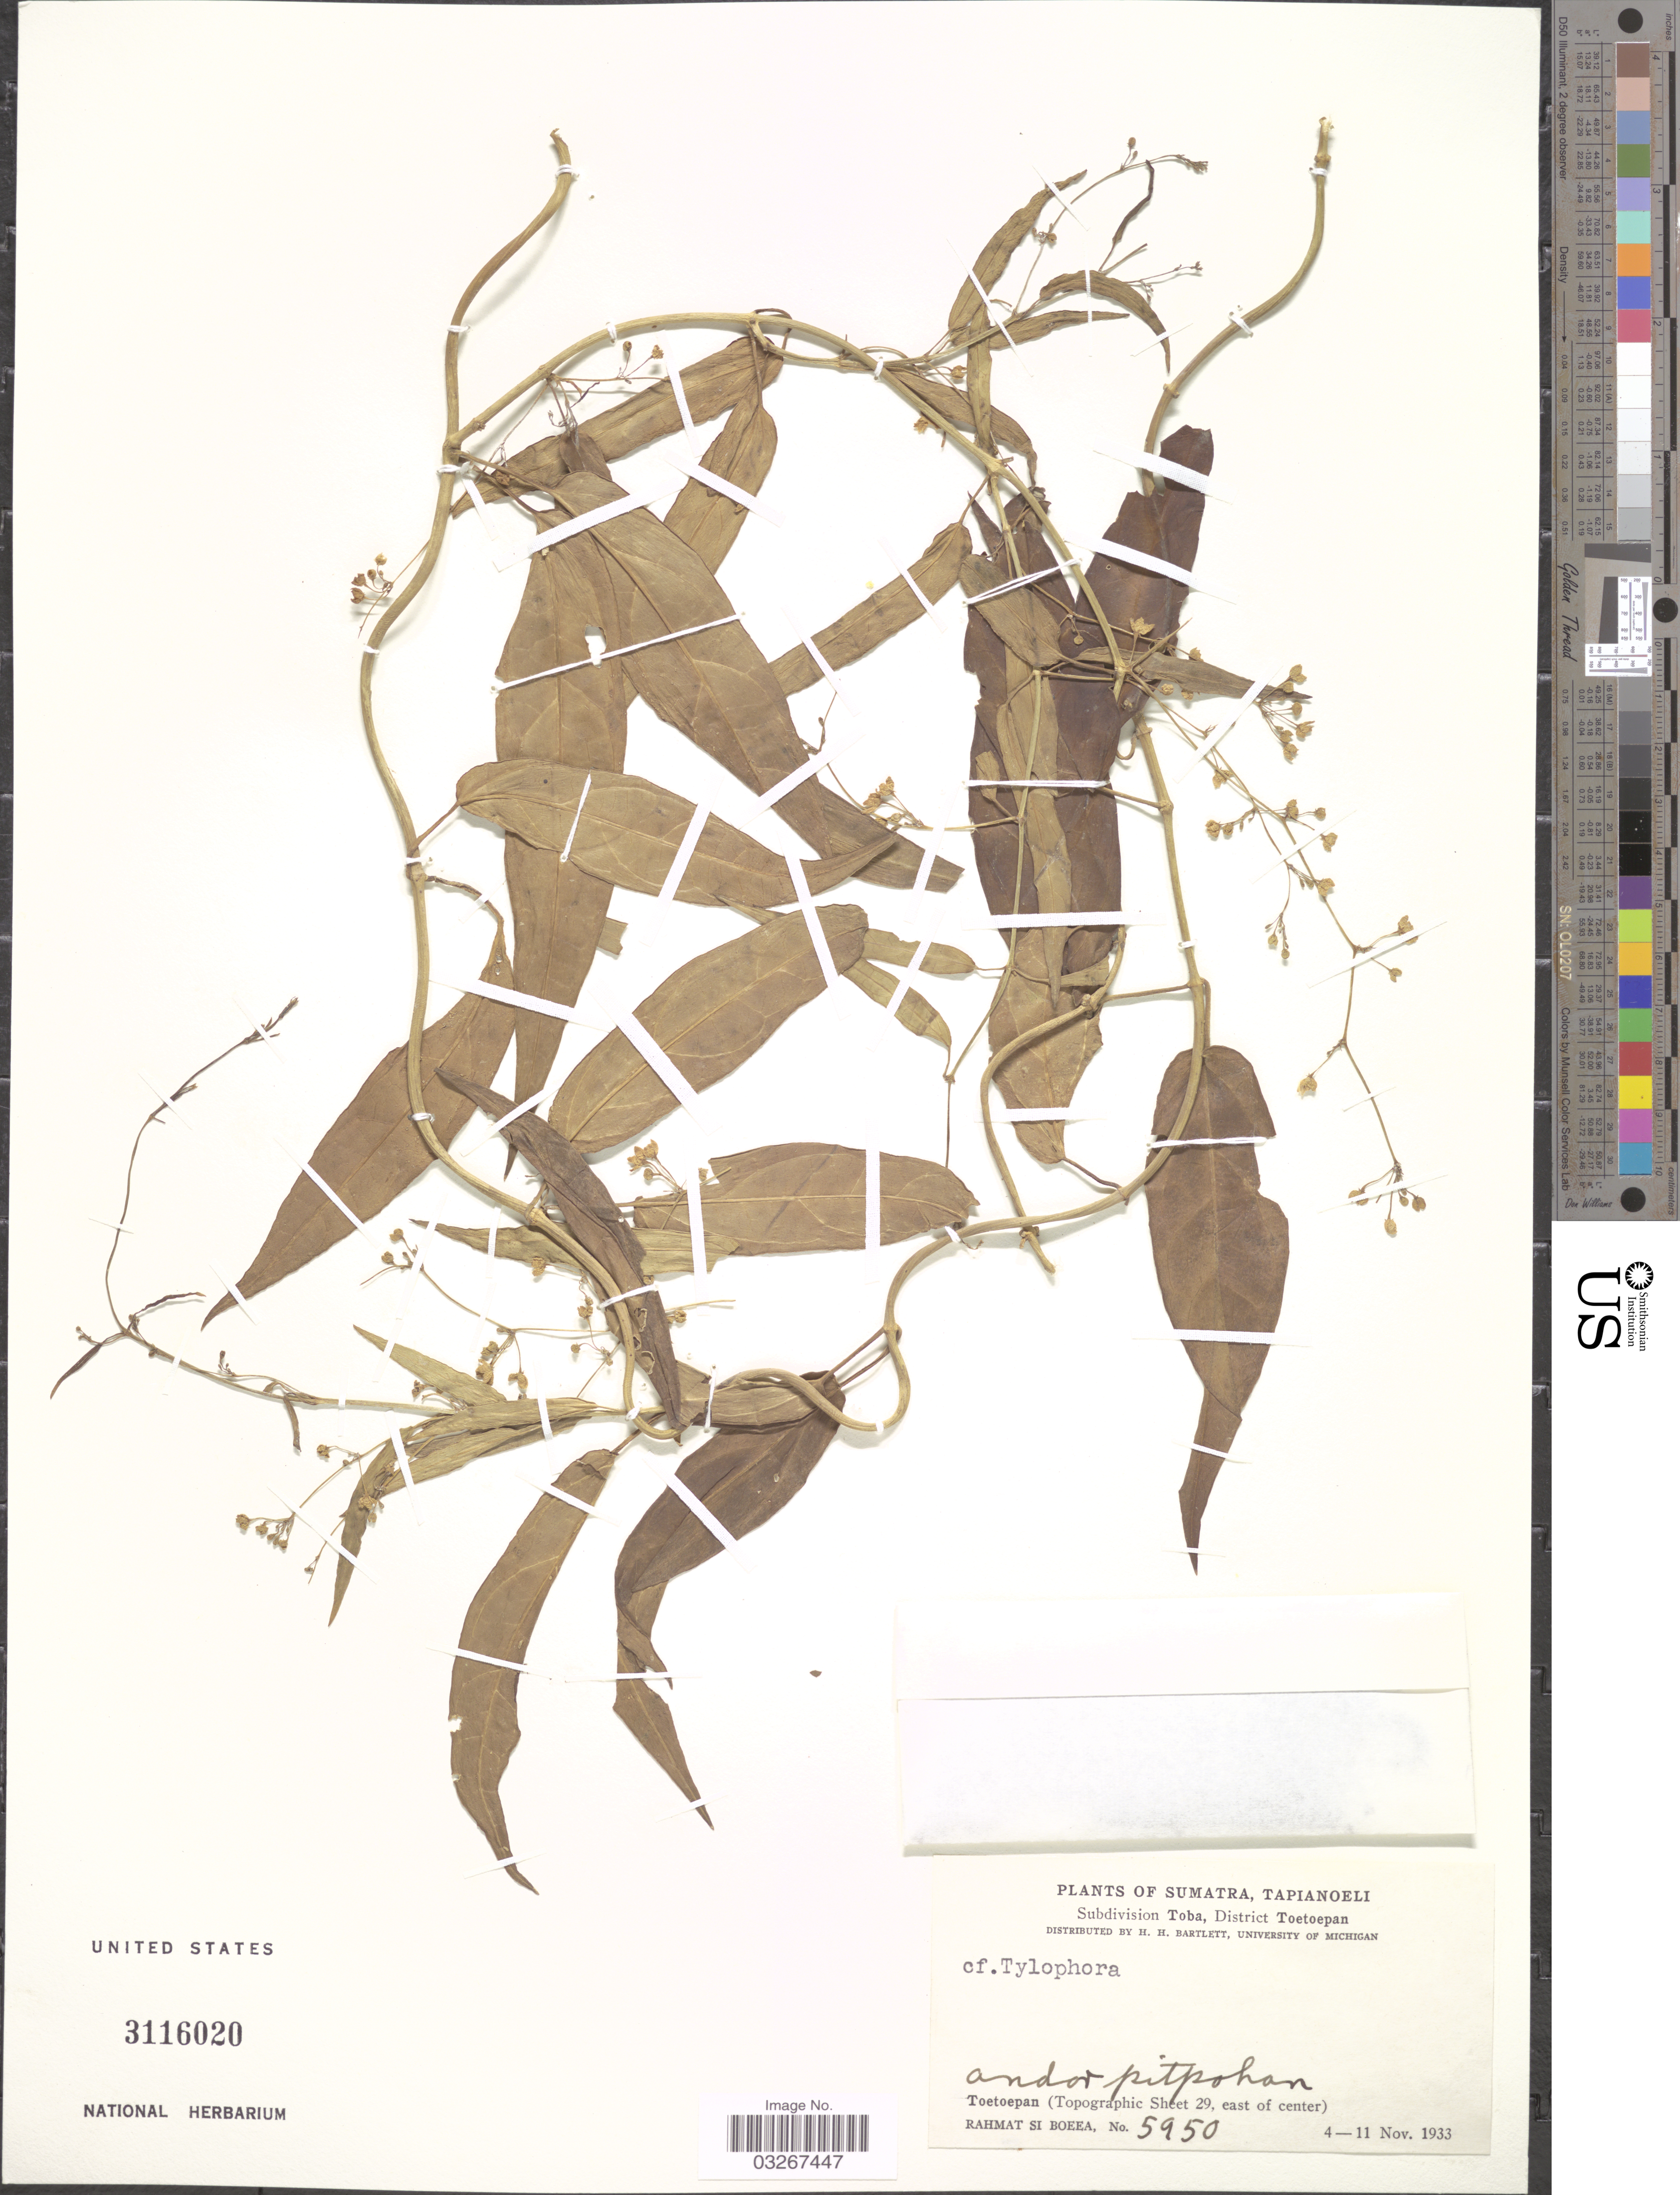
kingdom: Plantae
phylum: Tracheophyta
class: Magnoliopsida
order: Gentianales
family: Apocynaceae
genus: Tylophora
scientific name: Tylophora sp.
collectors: Rahmat Si Boeea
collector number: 5950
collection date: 1933-11-04/1933-11-11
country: Indonesia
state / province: Sumatra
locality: Tapianoeli. Subdivision Toba, District Toetoepan. Toetoepan (Topographic Sheet 29, east of center).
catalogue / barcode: US 3116020